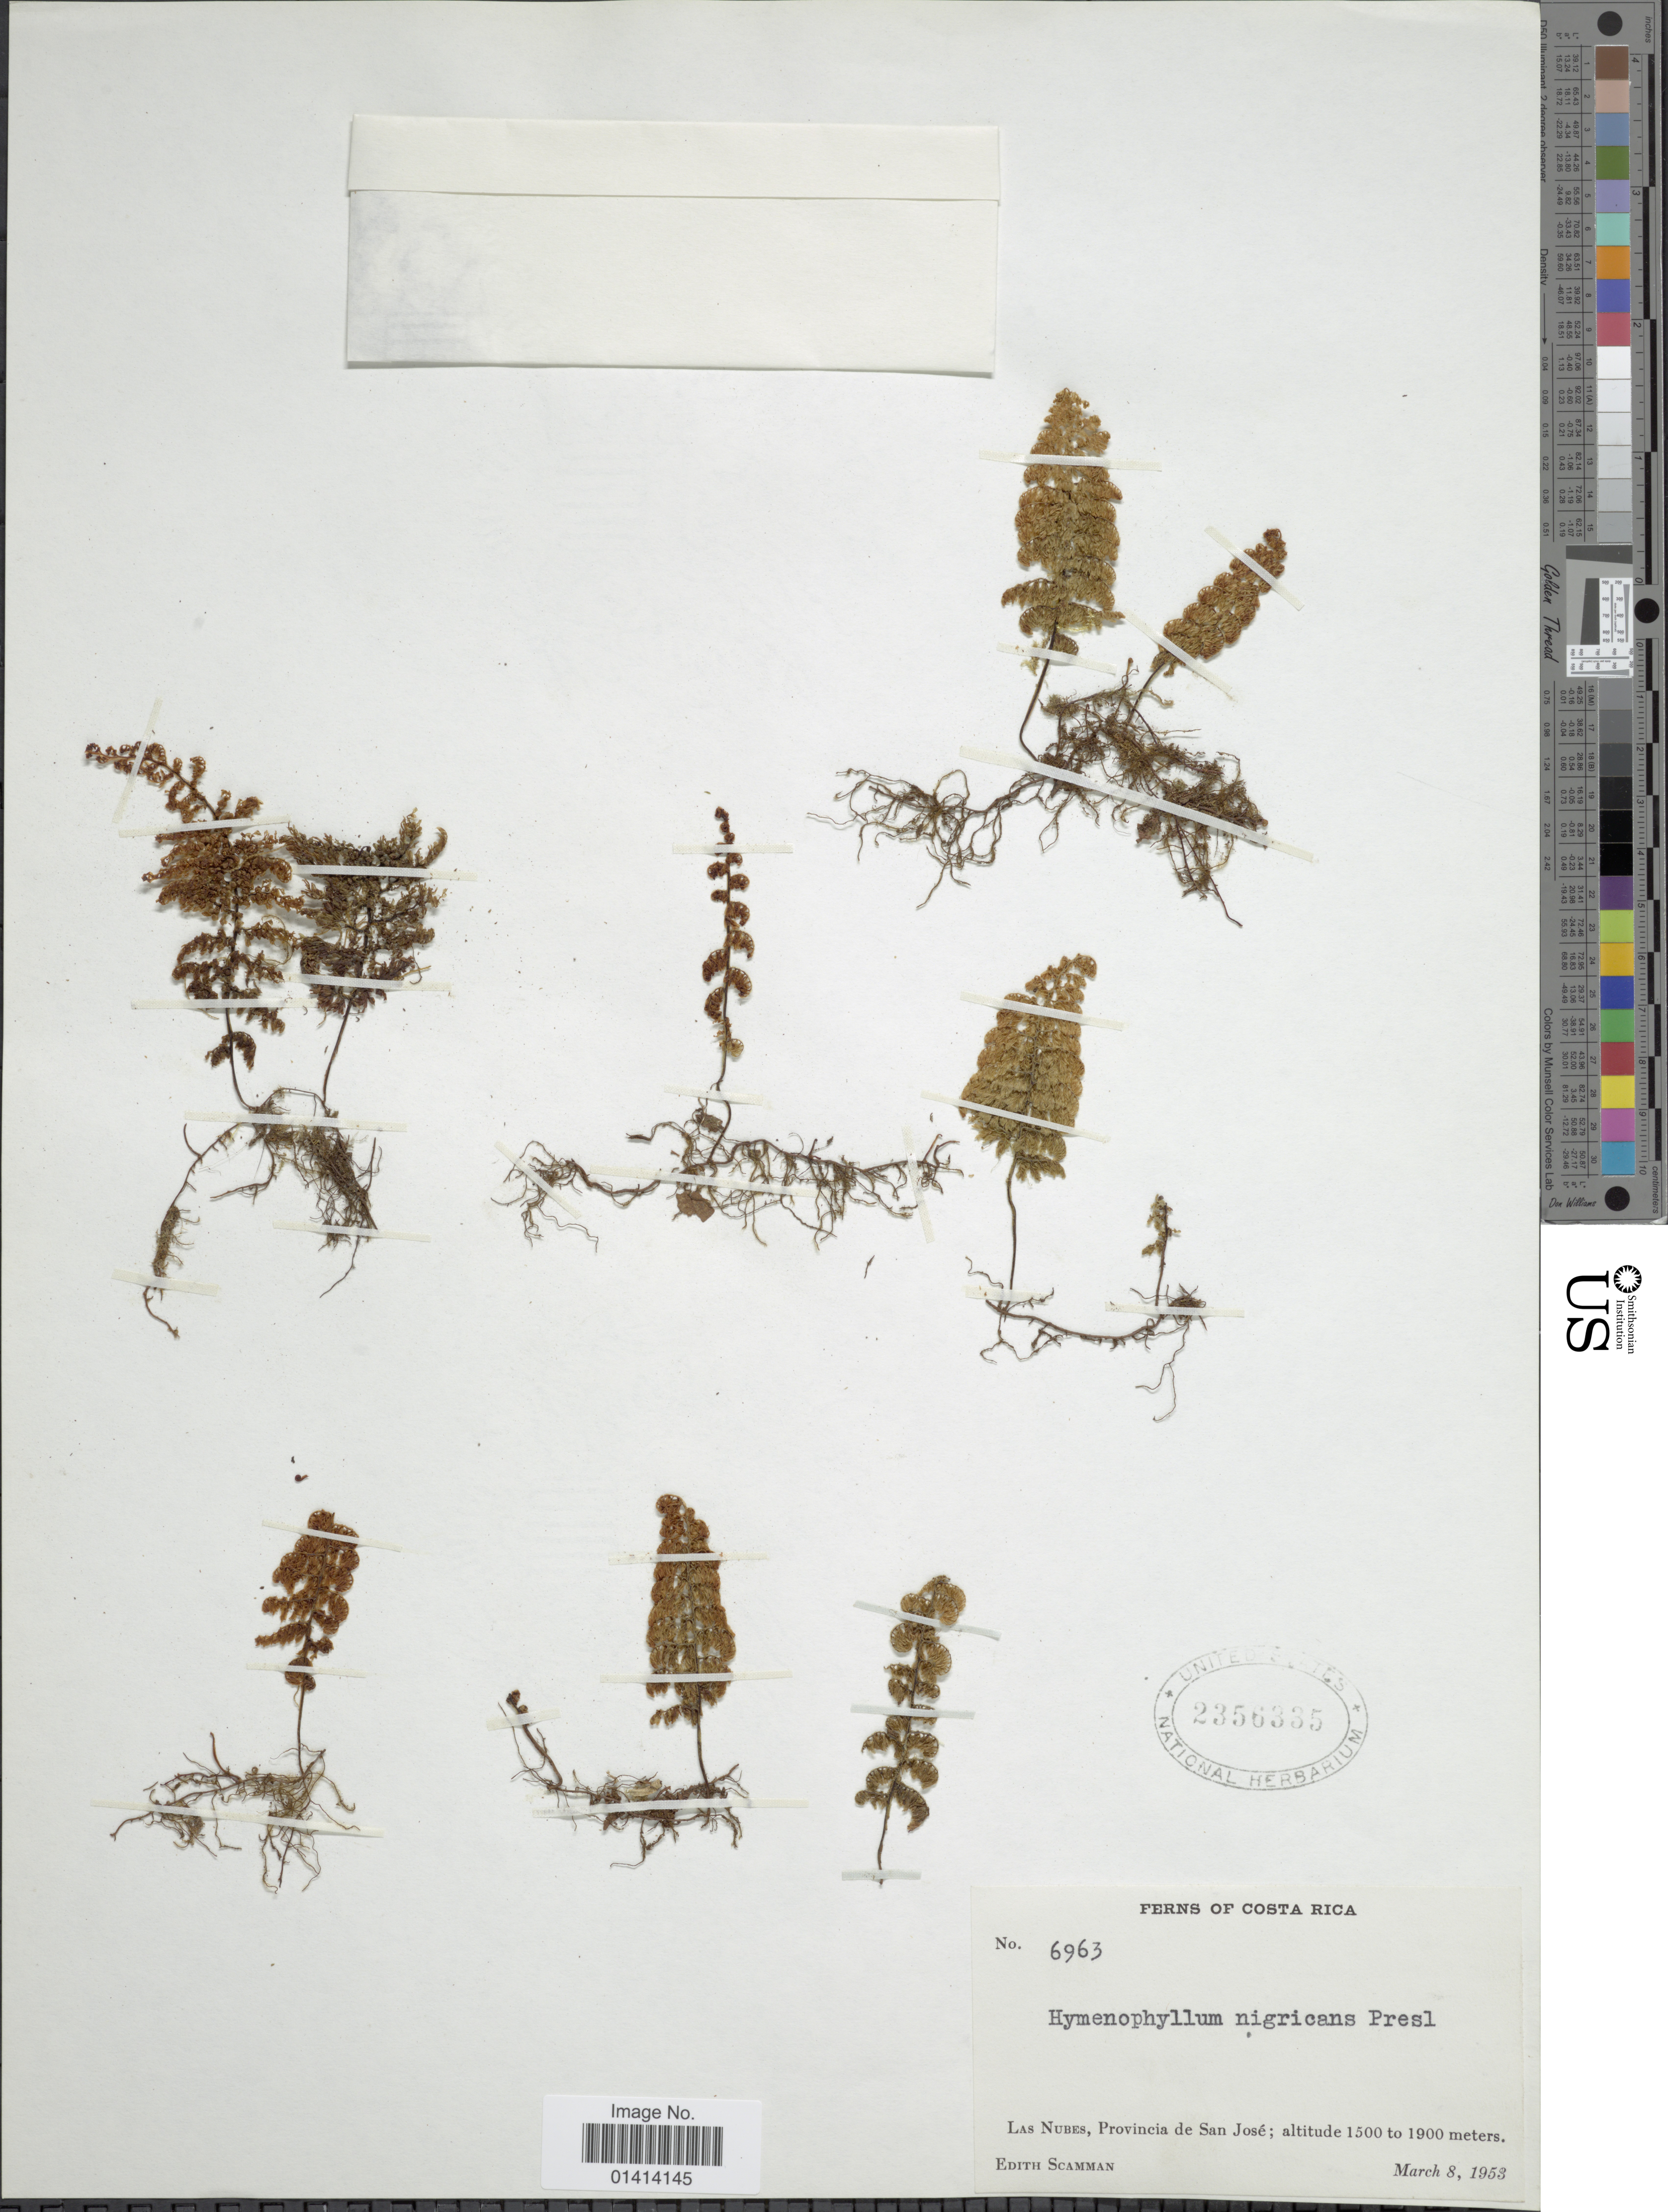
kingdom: Plantae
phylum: Tracheophyta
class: Polypodiopsida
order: Hymenophyllales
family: Hymenophyllaceae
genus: Hymenophyllum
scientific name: Hymenophyllum myriocarpum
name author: Hook.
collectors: E. Scamman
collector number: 6963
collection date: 1953-03-08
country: Costa Rica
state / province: San José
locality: Las Nubes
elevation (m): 1500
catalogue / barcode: US 2356335